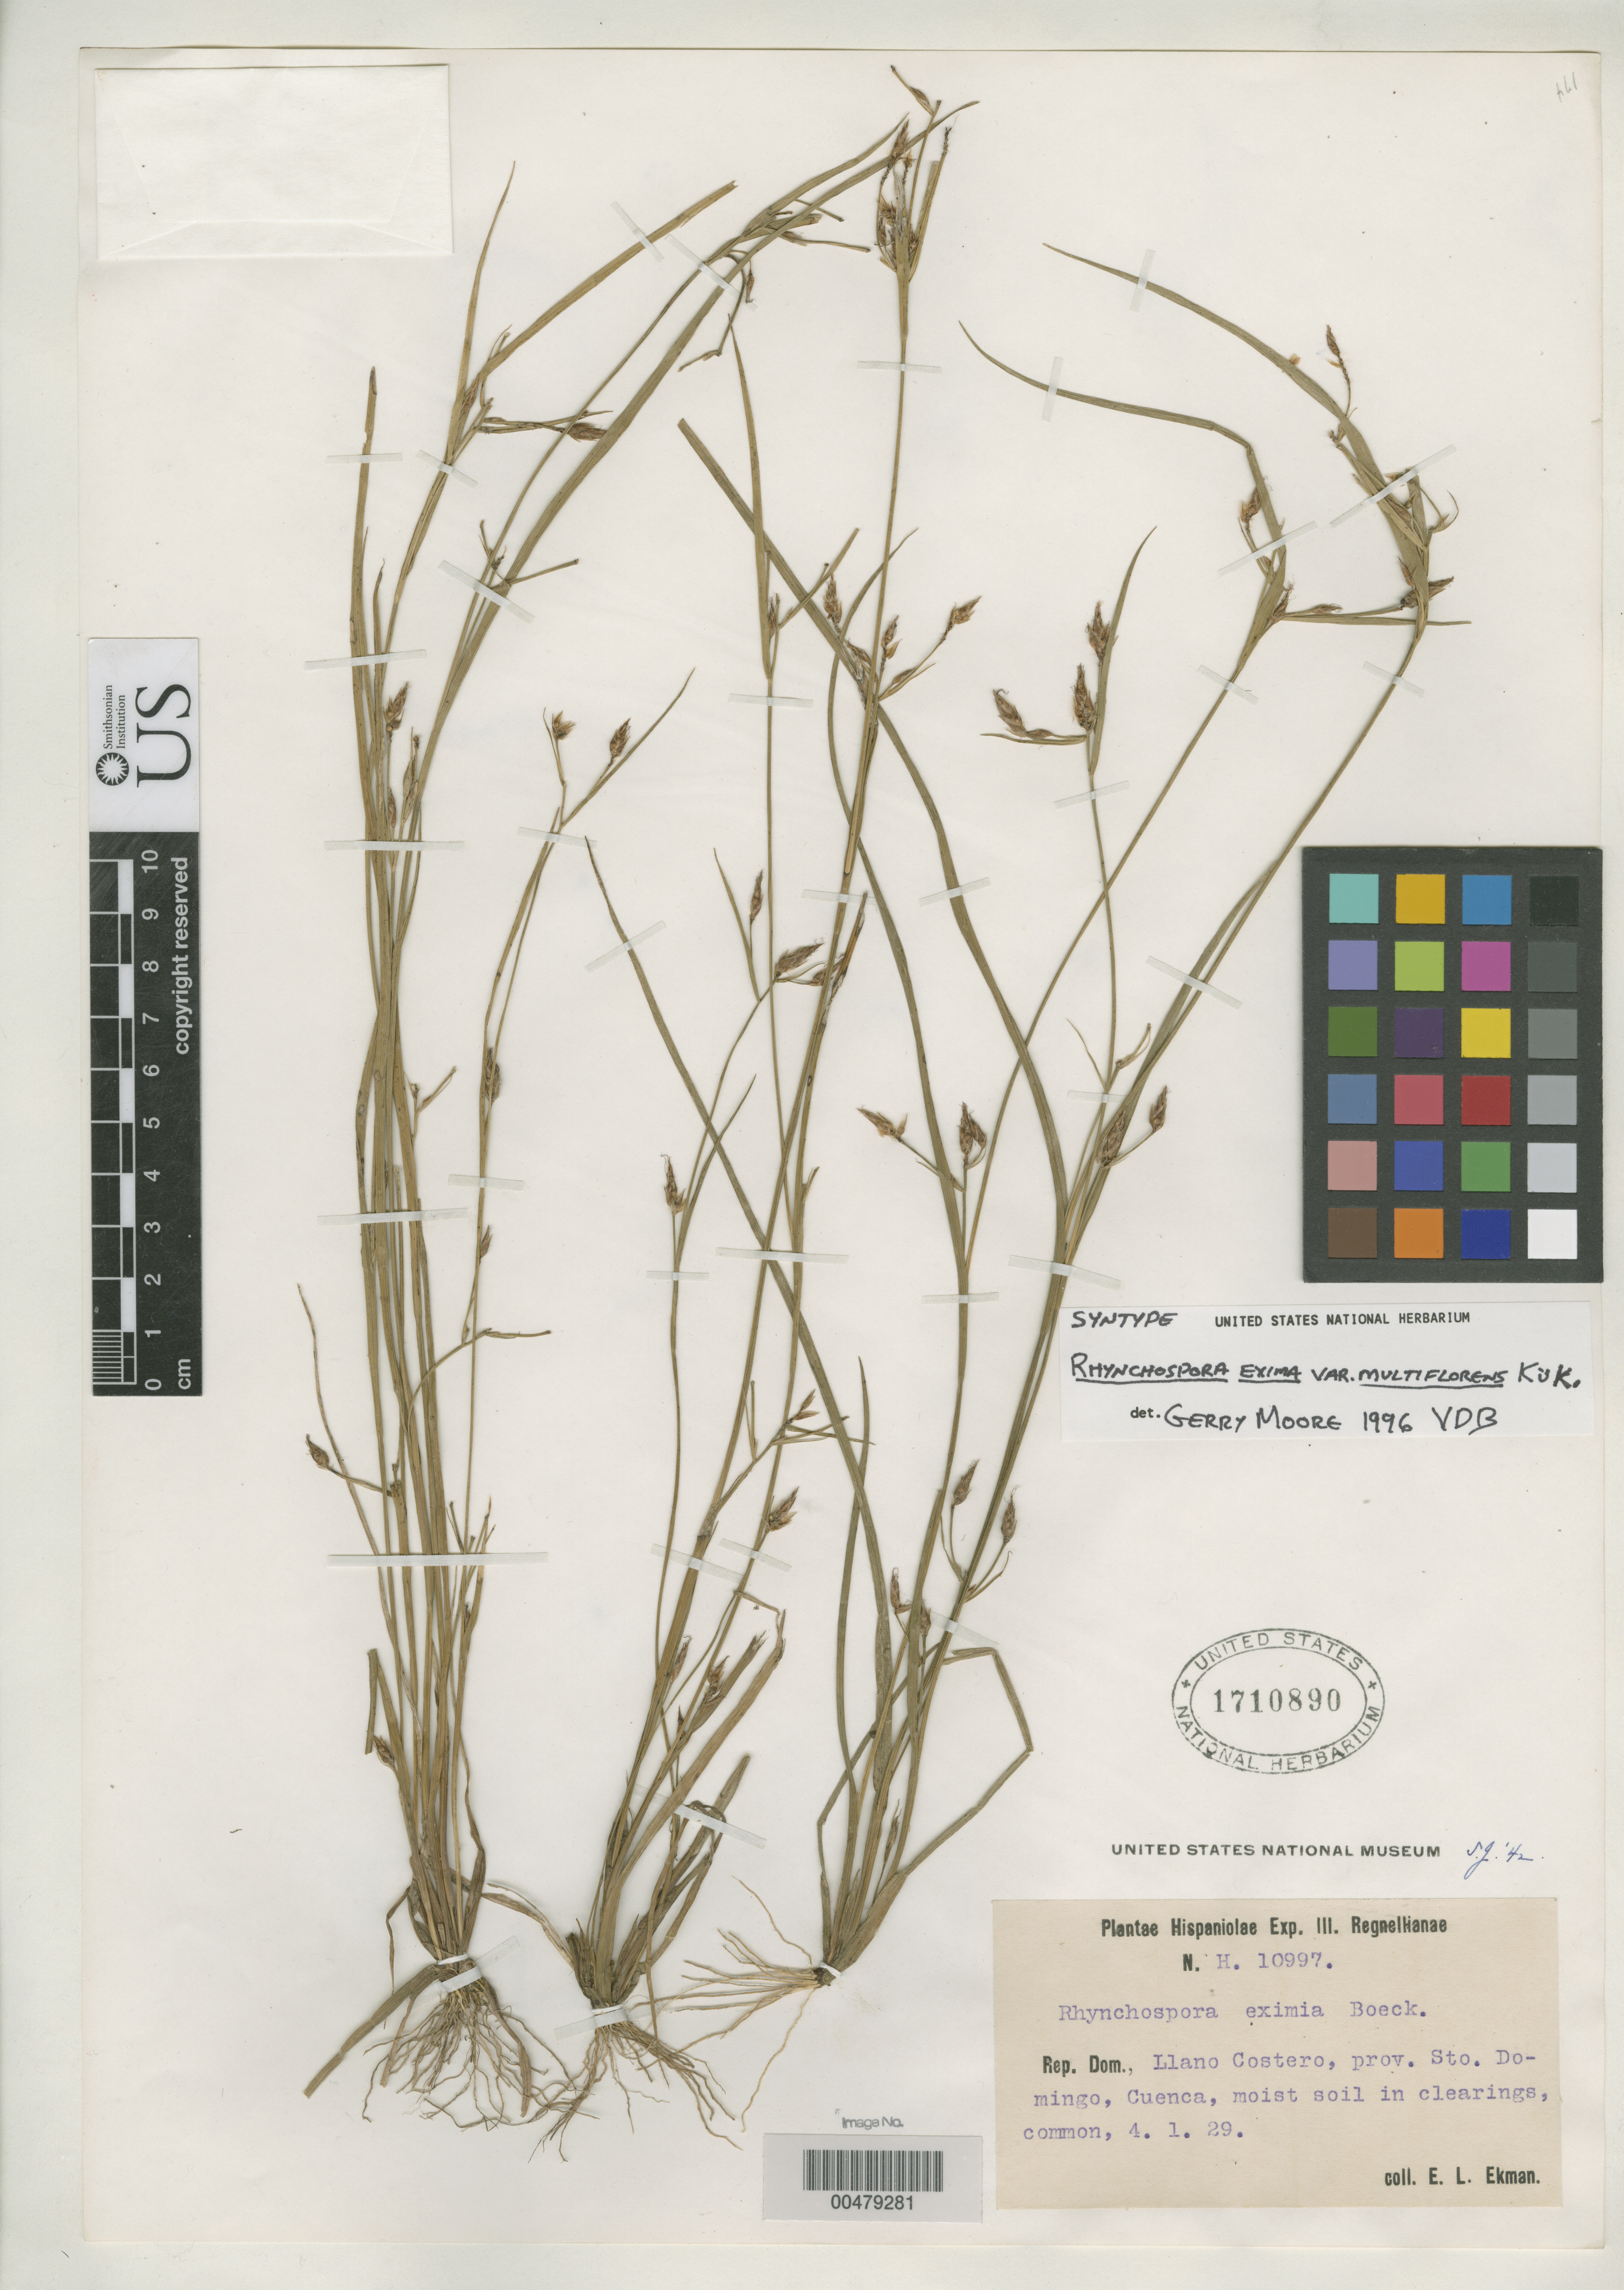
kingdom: Plantae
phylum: Tracheophyta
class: Liliopsida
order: Poales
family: Cyperaceae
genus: Rhynchospora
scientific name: Rhynchospora eximia var. multiflorens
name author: Kük.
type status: Isosyntype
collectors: E. L. Ekman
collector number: H 10997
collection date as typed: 04 Jan 1929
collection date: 1929-01-04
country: Dominican Republic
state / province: Distrito Nacional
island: Hispaniola Island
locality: Llano Costero, Cuenca, Santo Domingo.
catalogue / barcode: US 1710890